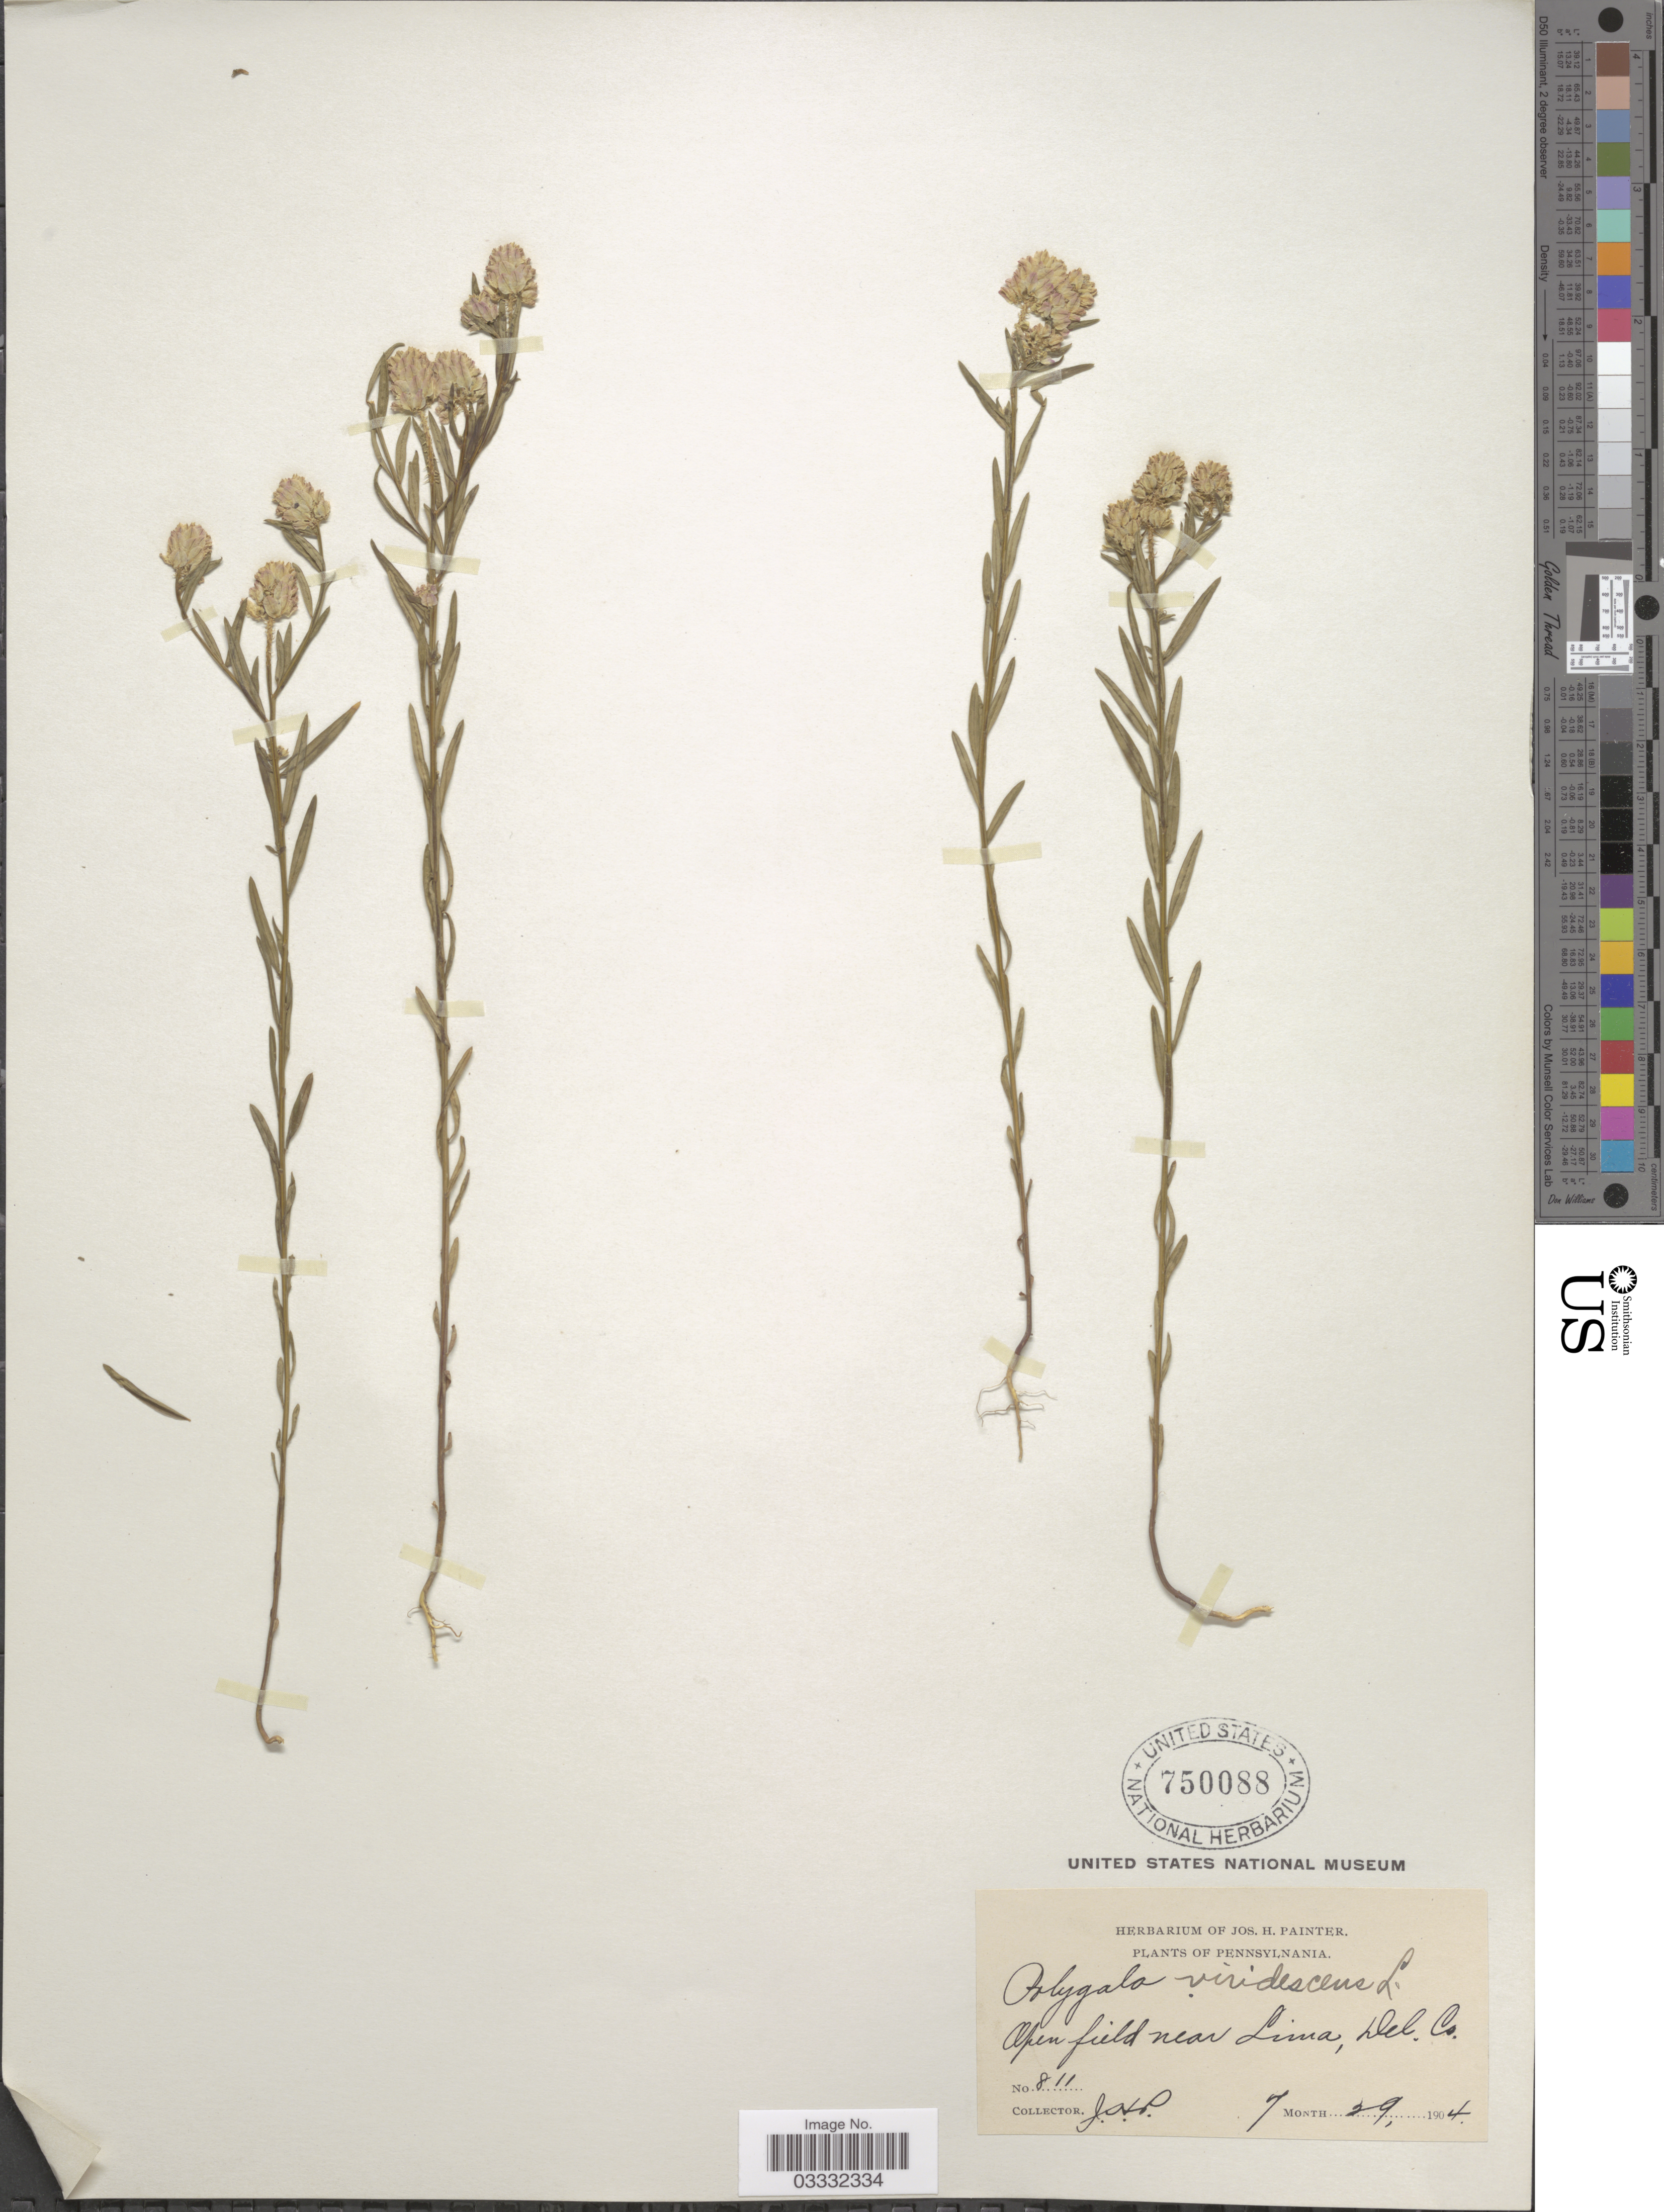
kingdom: Plantae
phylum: Tracheophyta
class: Magnoliopsida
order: Fabales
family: Polygalaceae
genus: Polygala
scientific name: Polygala sanguinea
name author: L.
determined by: Strong, Mark T., (BOT), Smithsonian Institution - National Museum of Natural History (UNITED STATES)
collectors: J. H. Painter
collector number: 811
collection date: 1904-07-29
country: United States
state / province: Pennsylvania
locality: Open fields near Lima, Del. Co.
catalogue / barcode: US 750088